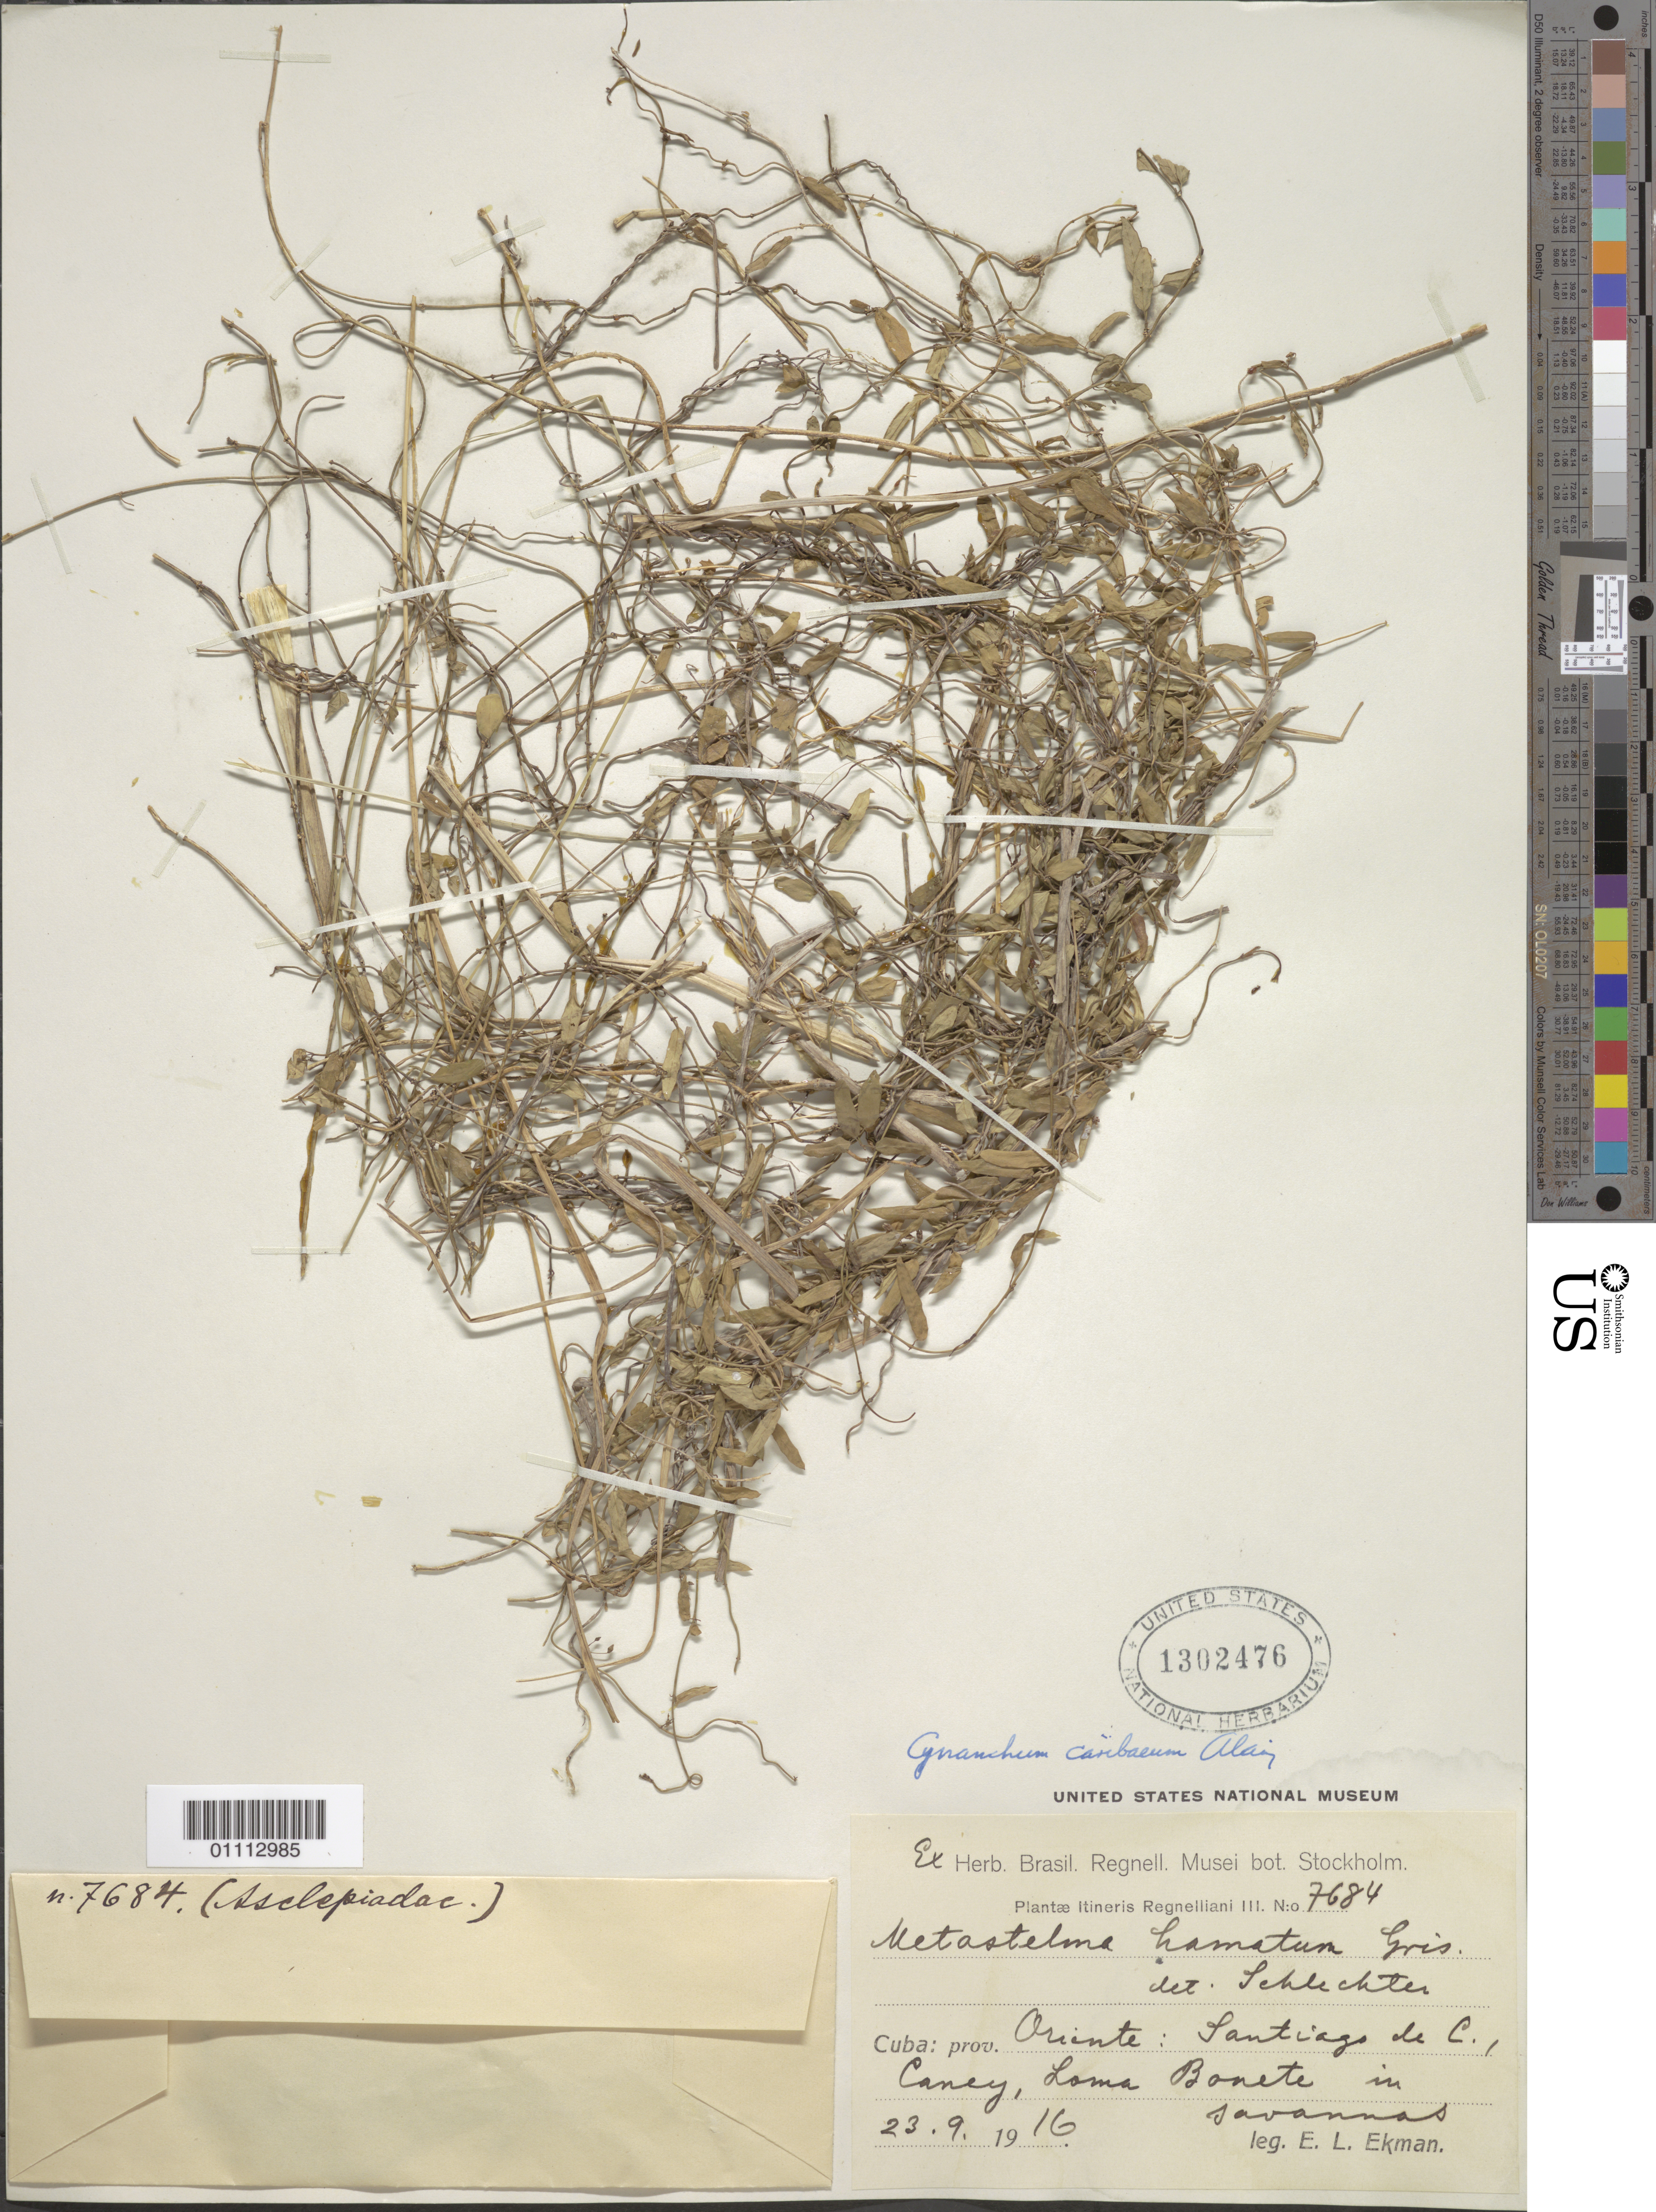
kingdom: Plantae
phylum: Tracheophyta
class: Magnoliopsida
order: Gentianales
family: Apocynaceae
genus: Cynanchum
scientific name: Cynanchum caribaeum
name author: Alain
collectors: E. L. Ekman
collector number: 7684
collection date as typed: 23 Sep 1916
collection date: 1916-09-23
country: Cuba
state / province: Santiago de Cuba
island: Cuba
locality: Caney, Loma Bonita in savannas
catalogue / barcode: US 1302476